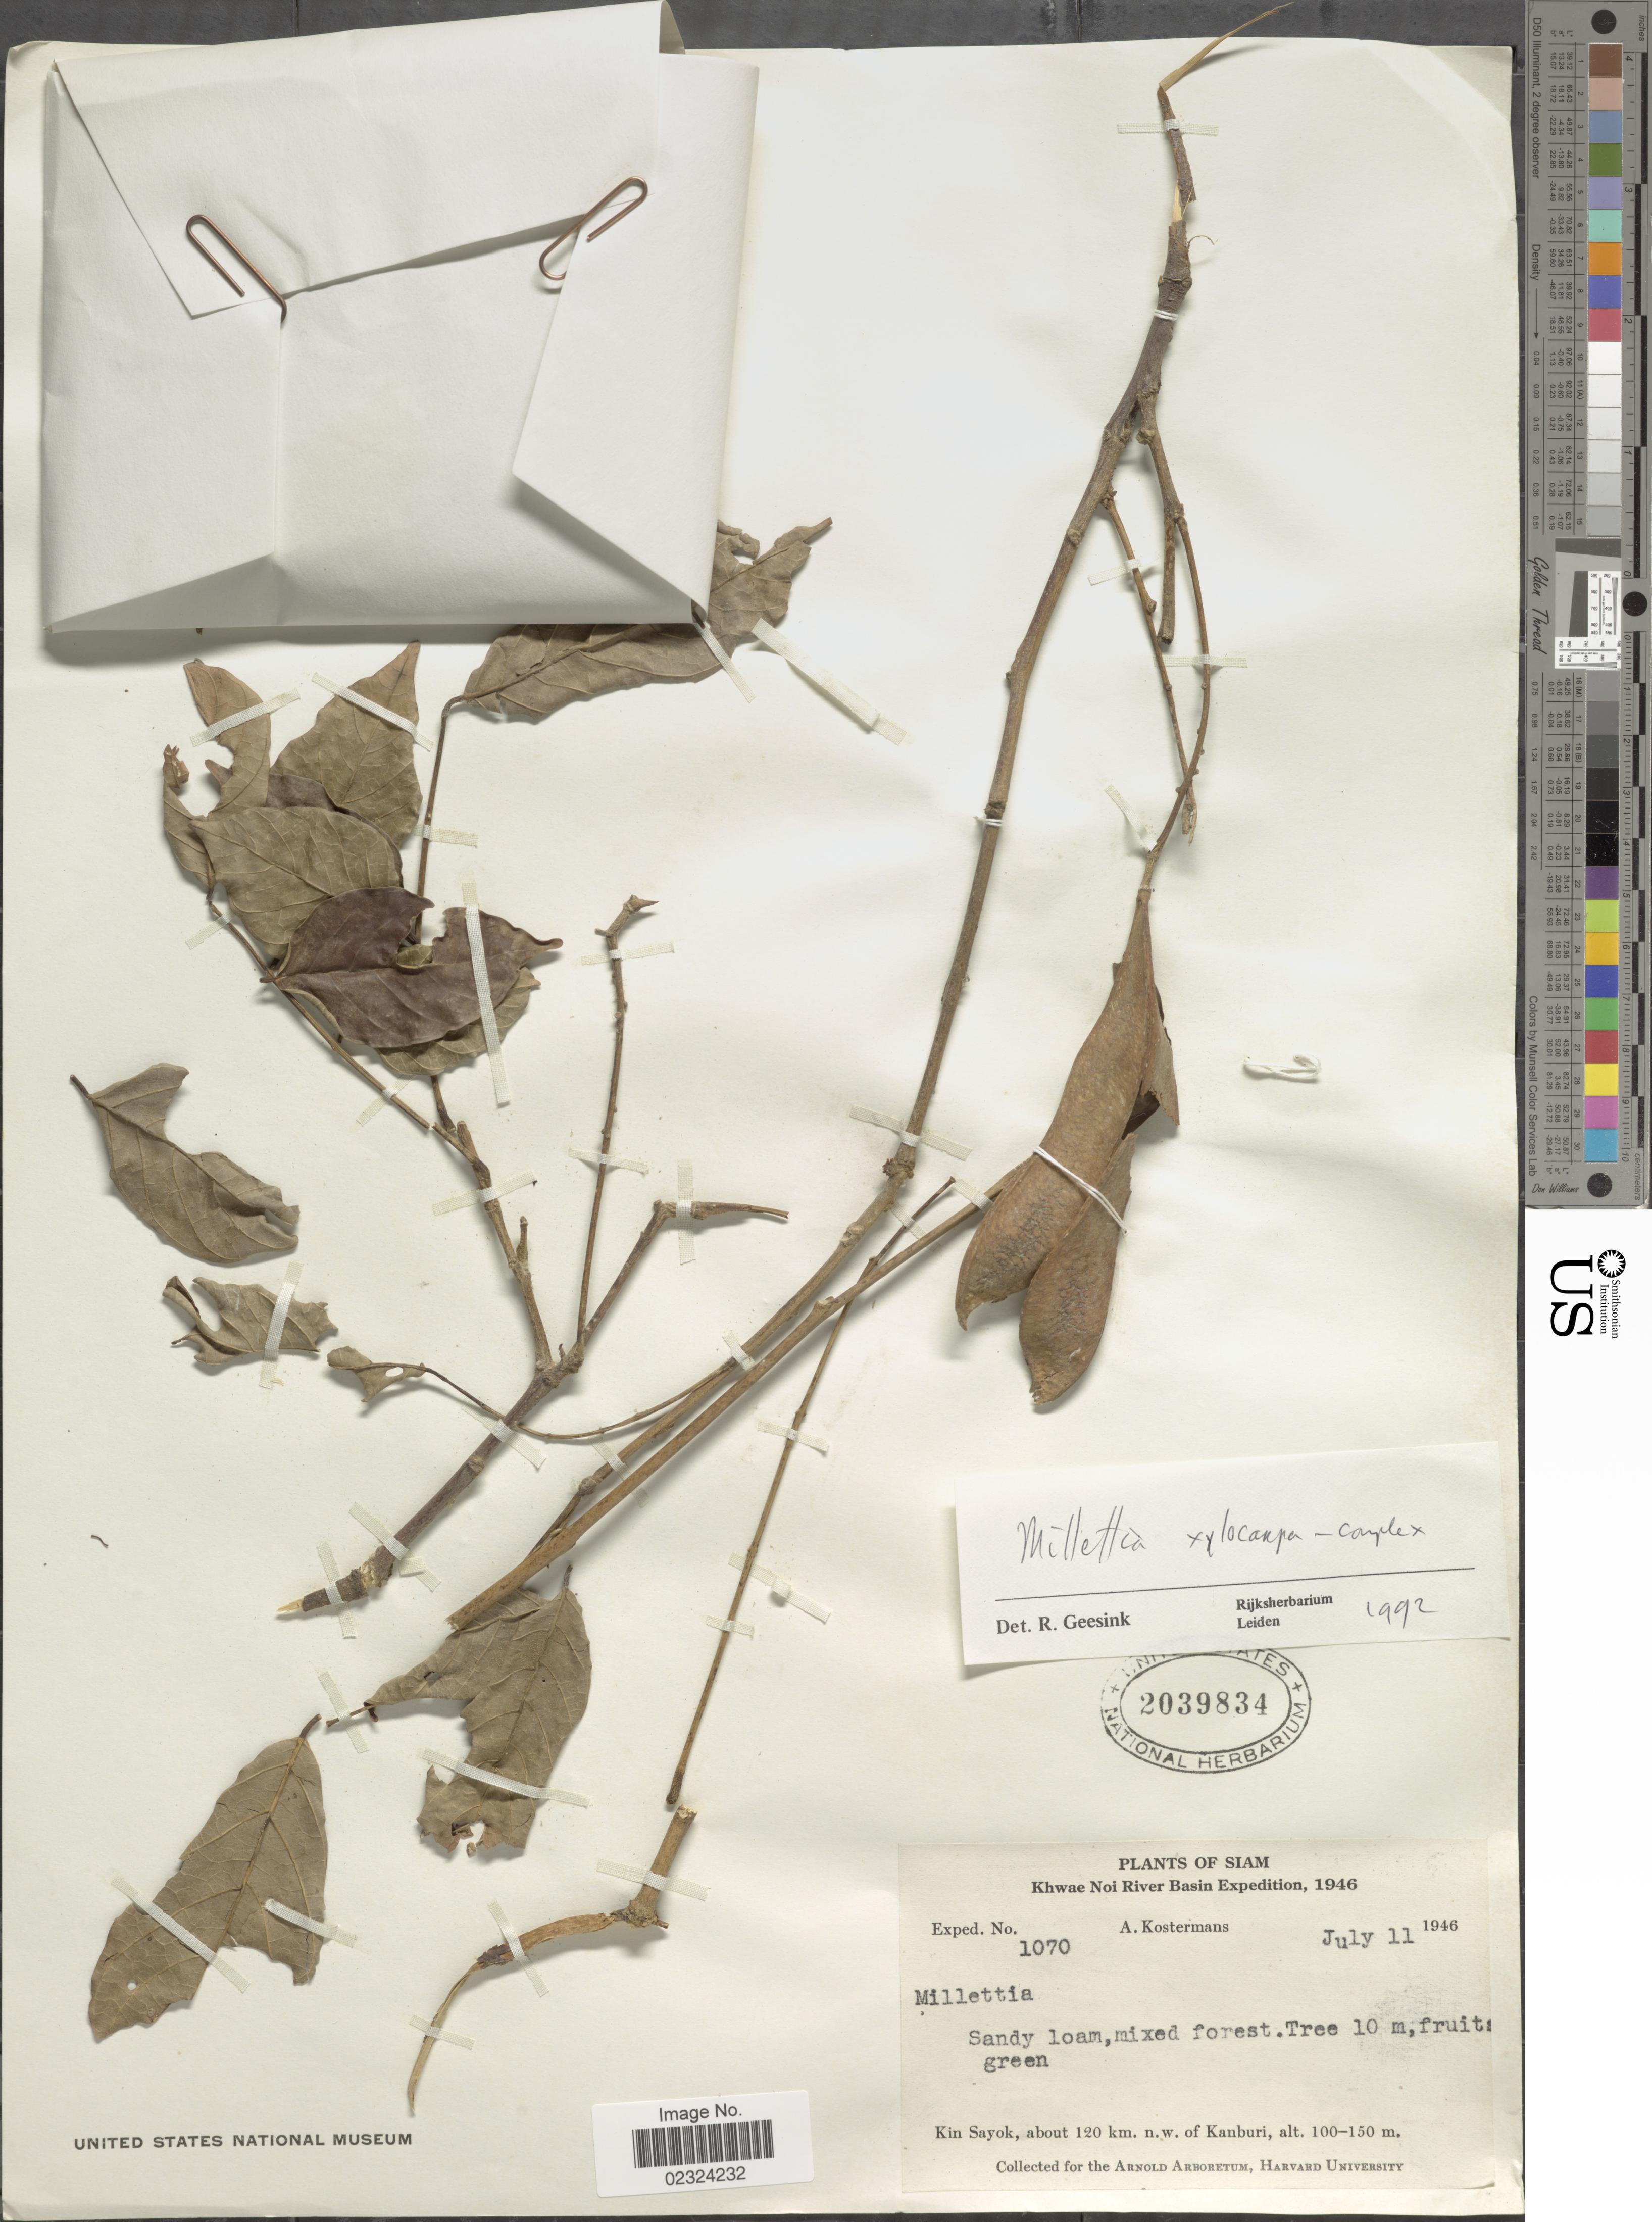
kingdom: Plantae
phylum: Tracheophyta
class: Magnoliopsida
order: Fabales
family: Fabaceae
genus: Millettia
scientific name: Millettia xylocarpa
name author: Miq.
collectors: A. J. G. Kostermans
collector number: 1070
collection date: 1946-07-11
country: Thailand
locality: Siam, Kin Sayok, about 120 km n.w. of Kanburi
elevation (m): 100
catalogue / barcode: US 2039834